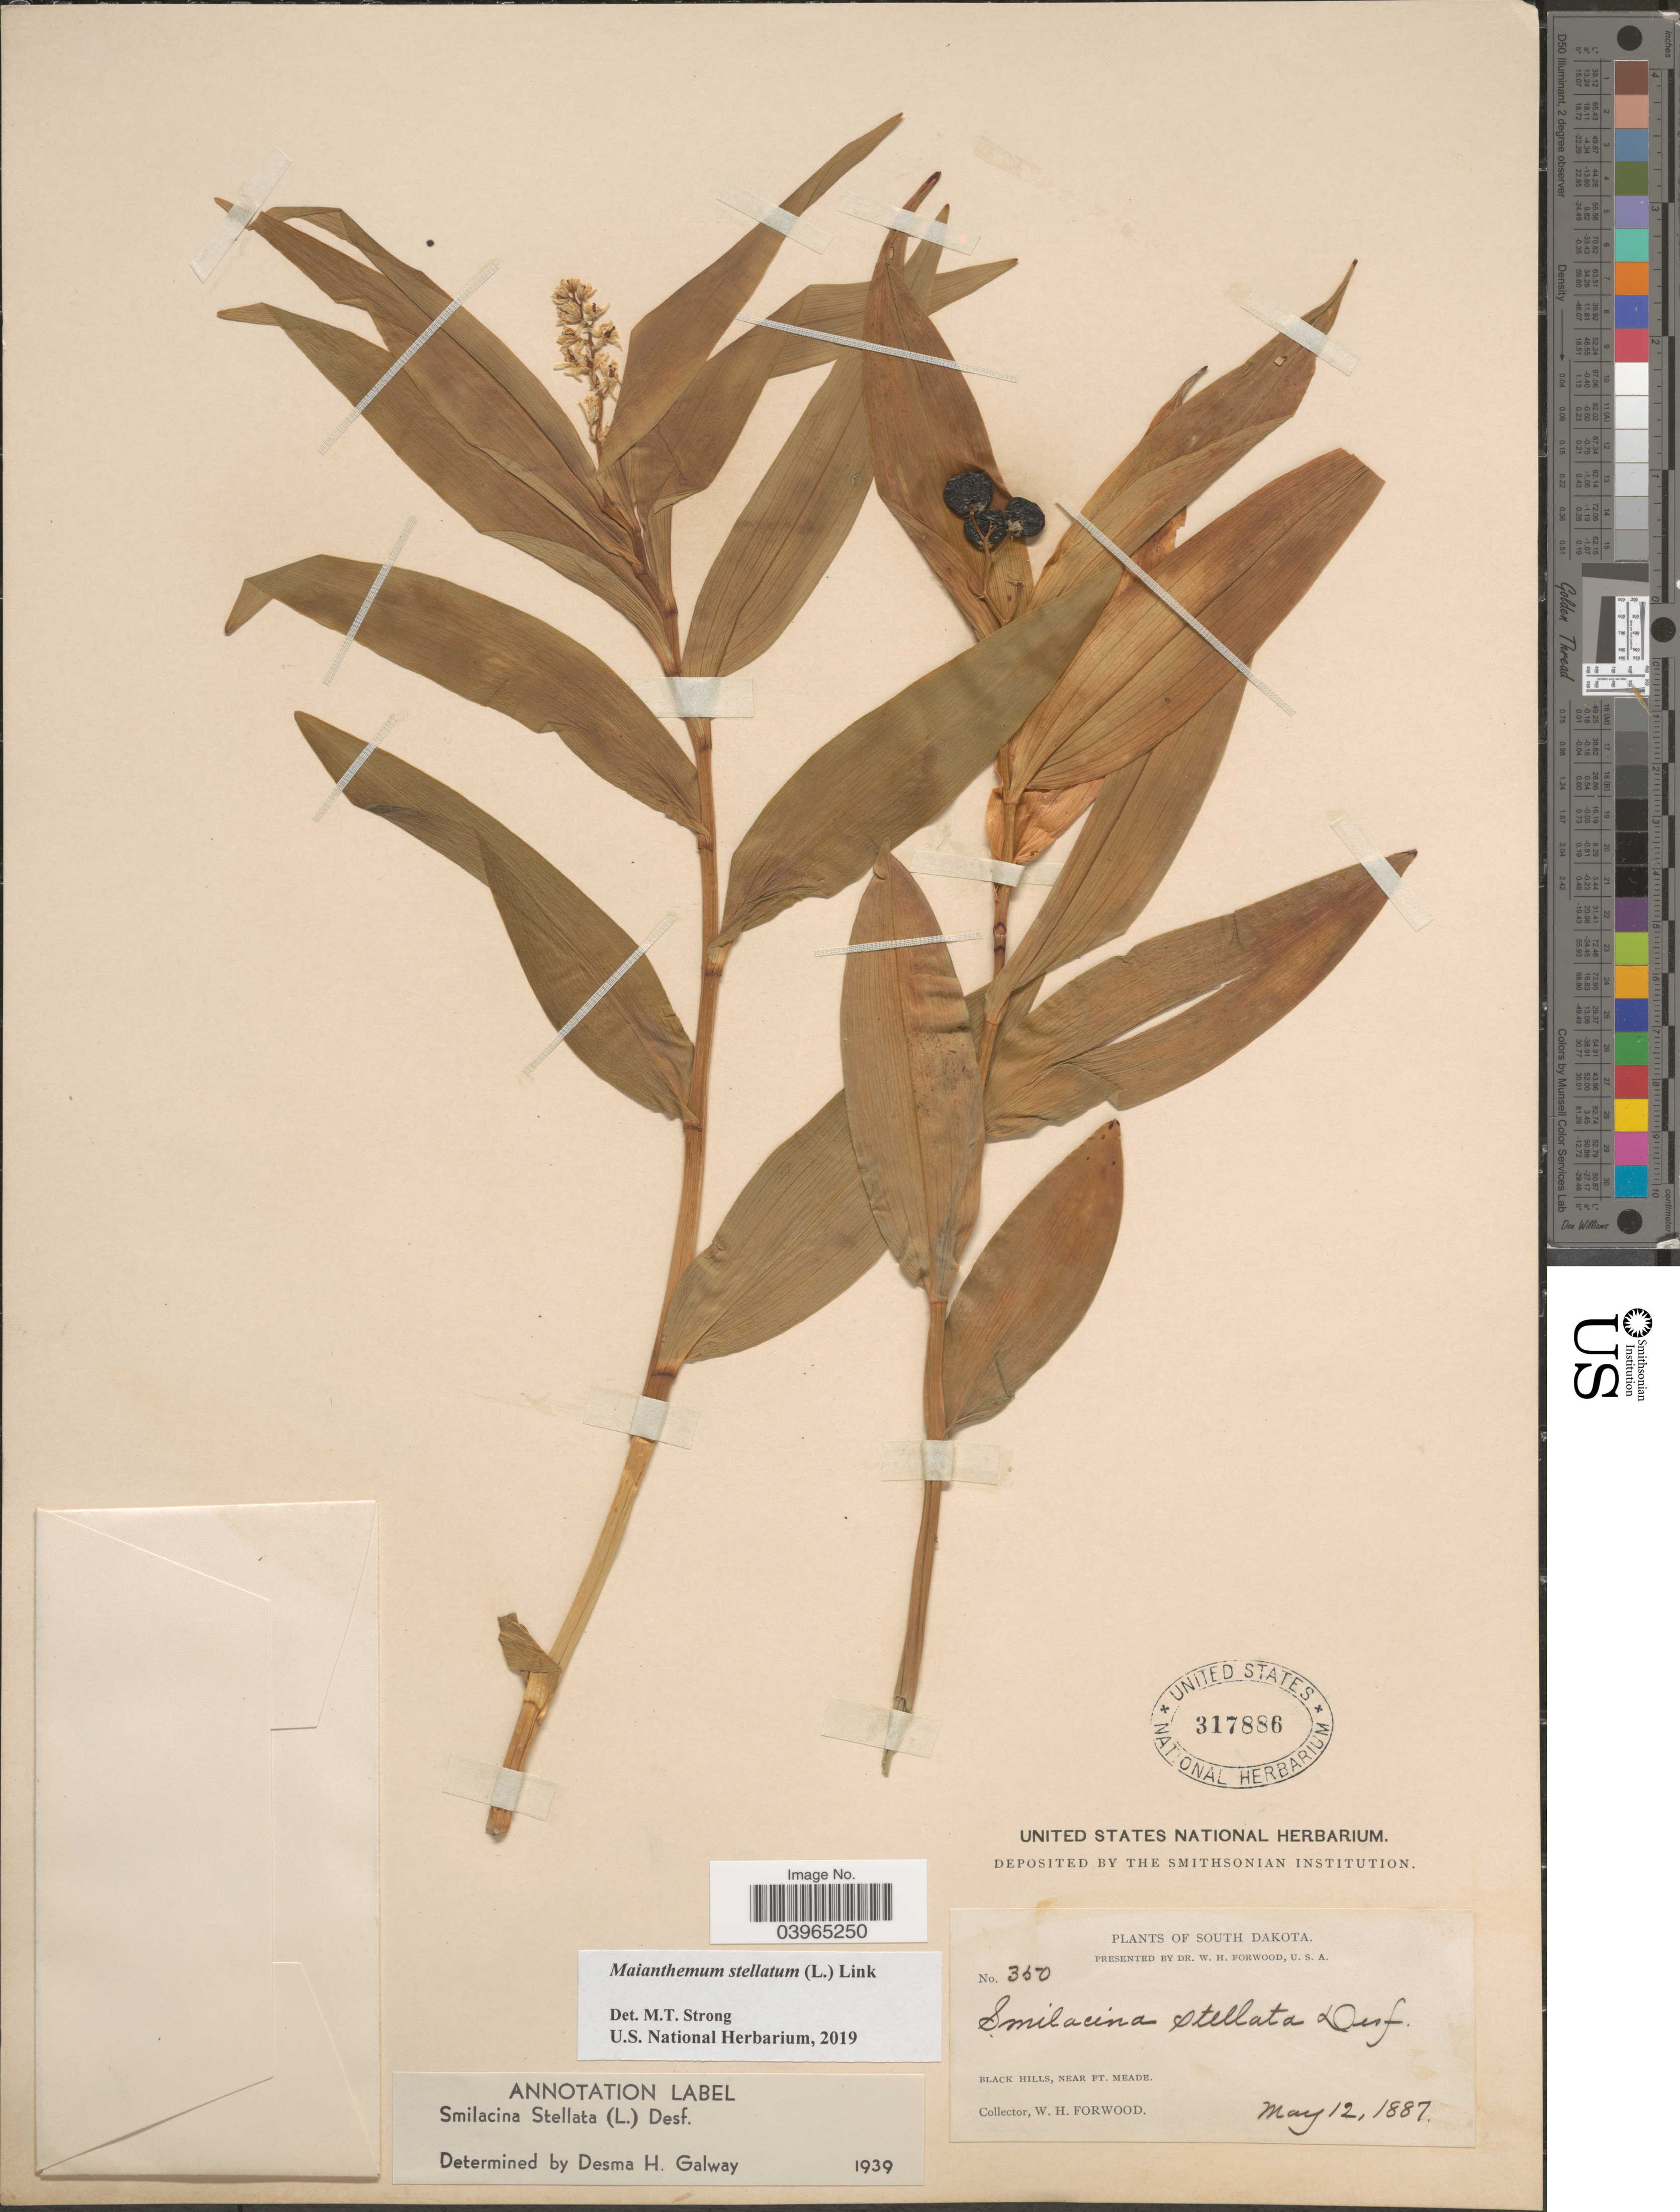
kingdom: Plantae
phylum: Tracheophyta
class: Liliopsida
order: Asparagales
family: Asparagaceae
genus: Maianthemum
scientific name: Maianthemum stellatum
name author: (L.) Link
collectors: W. Forwood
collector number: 350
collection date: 1887-05-12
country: United States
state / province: South Dakota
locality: Black Hills, near Ft. Meade.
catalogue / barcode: US 317886